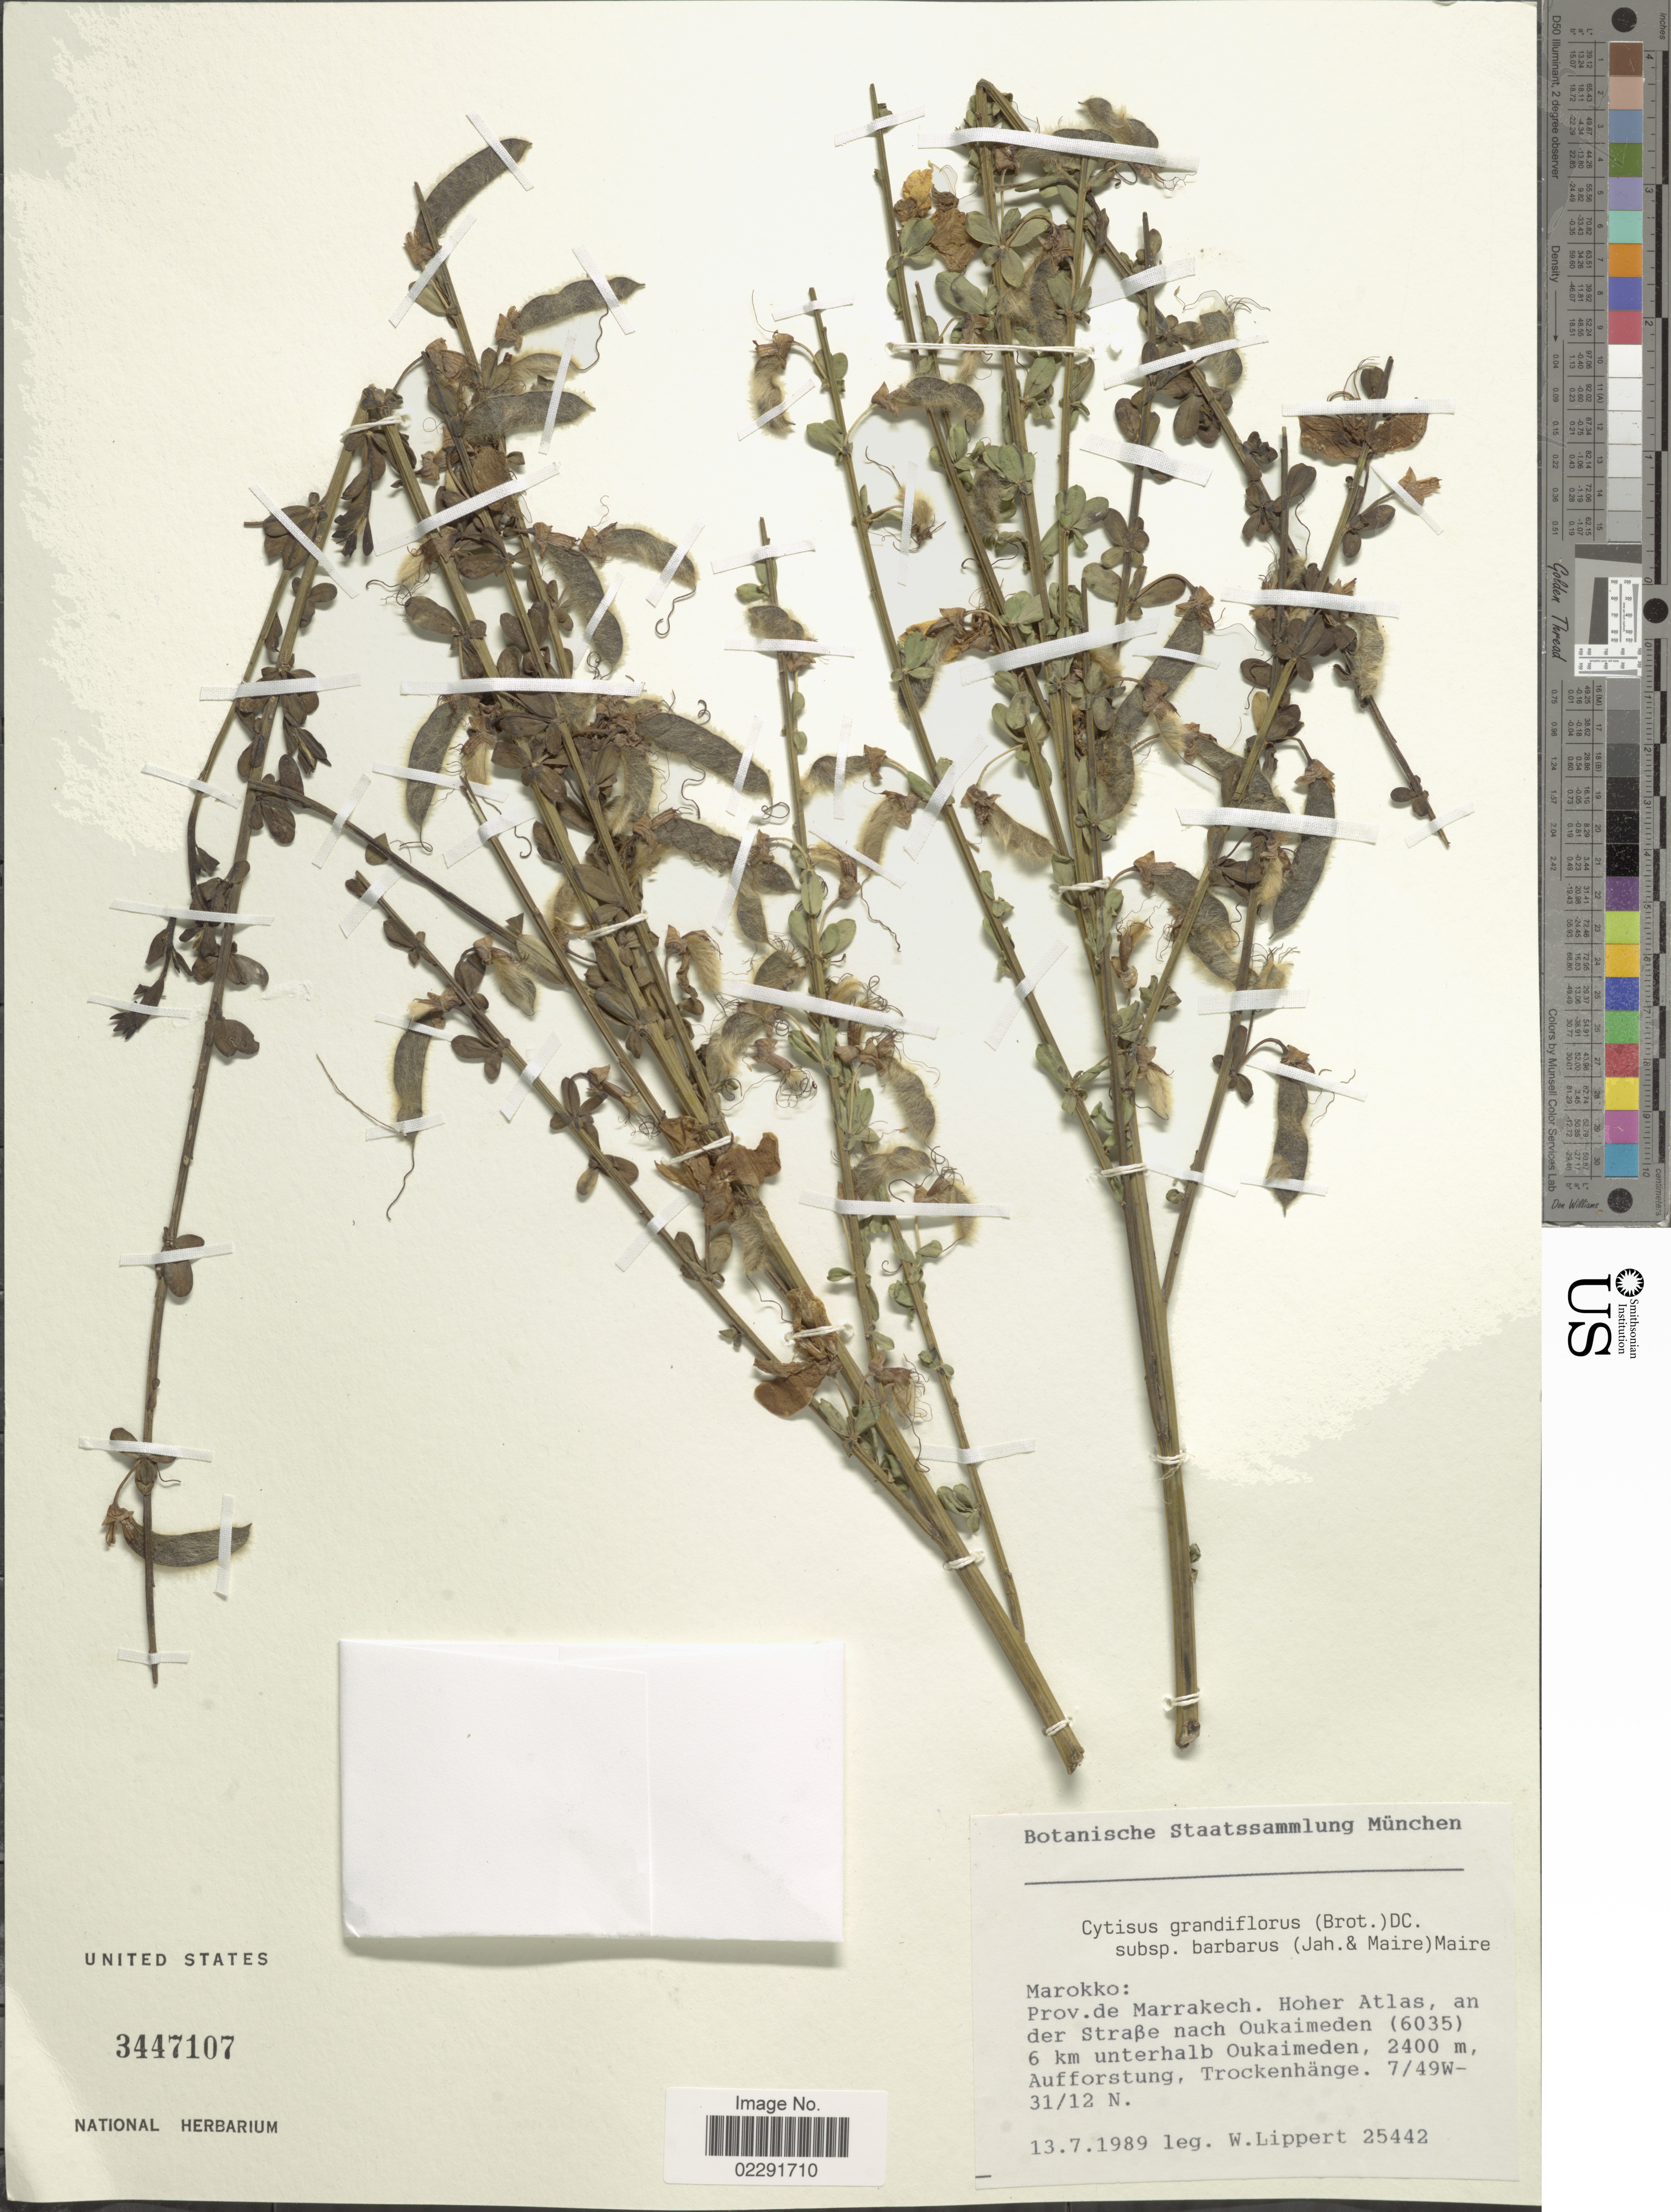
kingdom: Plantae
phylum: Tracheophyta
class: Magnoliopsida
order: Fabales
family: Fabaceae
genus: Cytisus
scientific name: Cytisus grandiflorus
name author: DC.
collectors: W. Lippert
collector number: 25442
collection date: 1989-07-13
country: Morocco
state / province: Marrakech-Tensift-Al Haouz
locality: Marrakech, Hoher Atlas, an der Strabe nach Oukaimeden (6035) 6 km unterhalb Oukaimeden, Aufforstung, Trockenhange.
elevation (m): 2400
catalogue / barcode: US 3447107